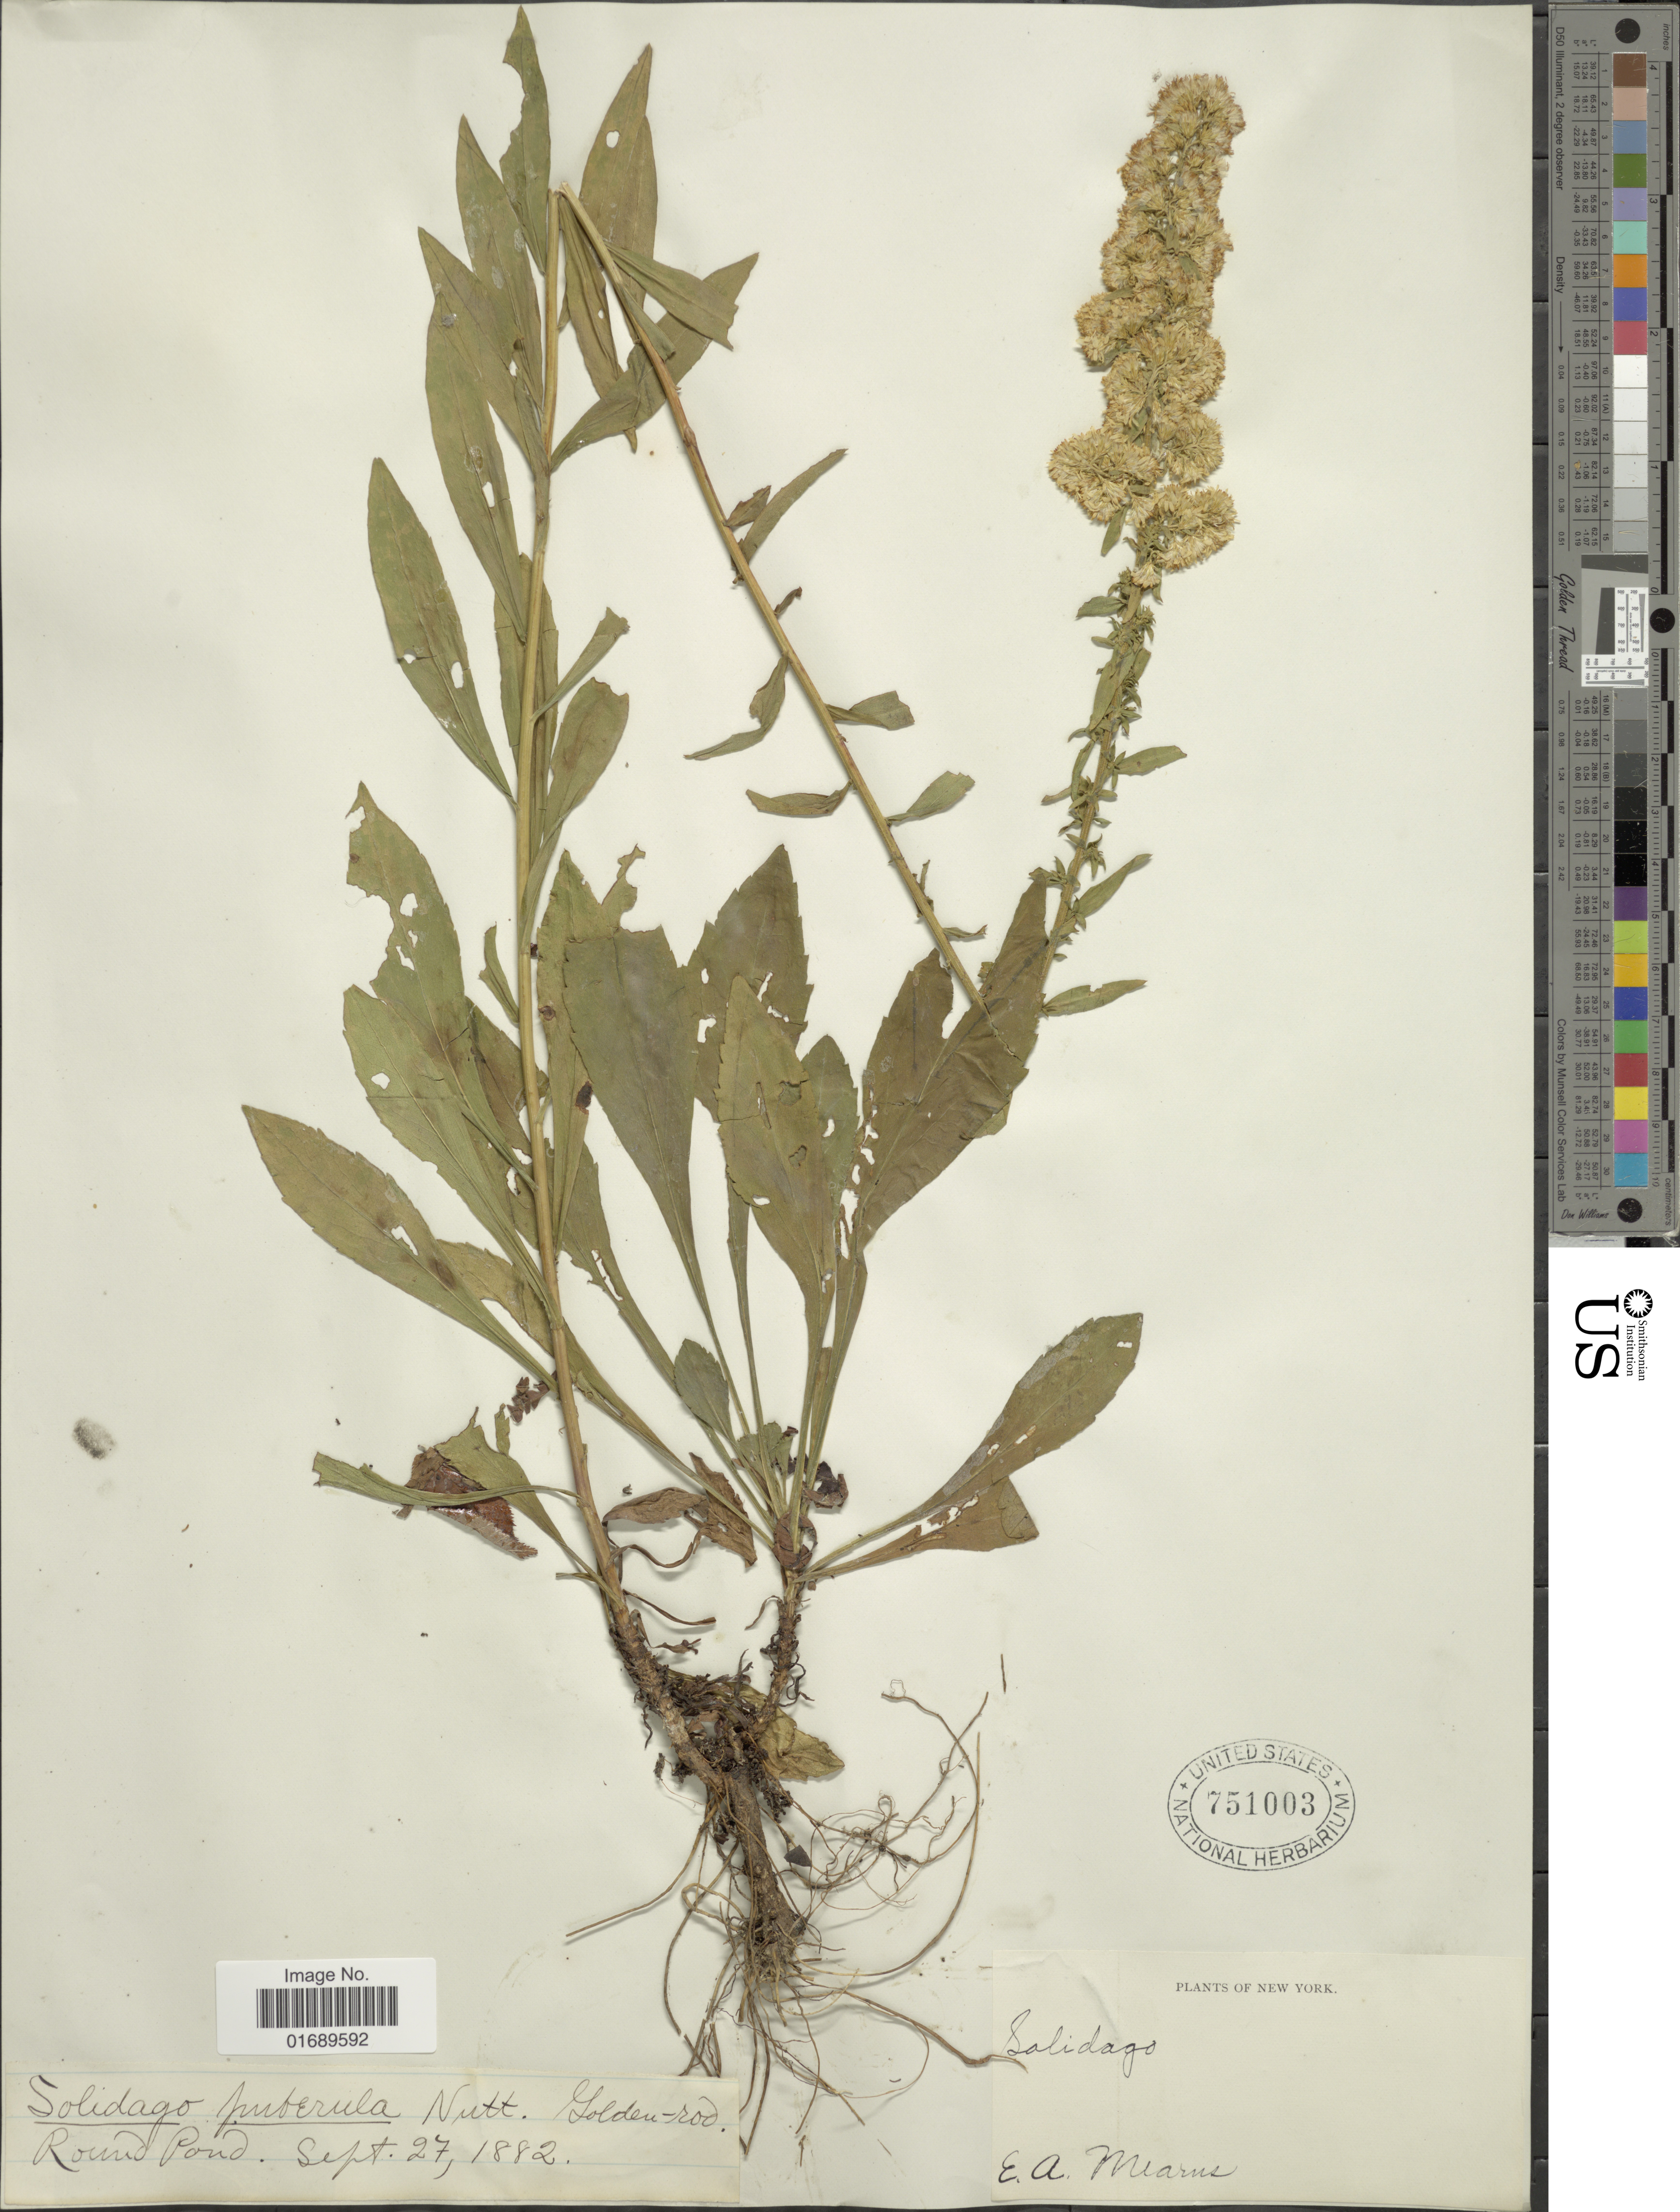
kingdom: Plantae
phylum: Tracheophyta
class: Magnoliopsida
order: Asterales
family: Asteraceae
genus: Solidago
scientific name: Solidago puberula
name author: Nutt.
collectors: E. A. Mearns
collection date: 1882-09-27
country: United States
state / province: New York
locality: Round Pond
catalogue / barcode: US 751003